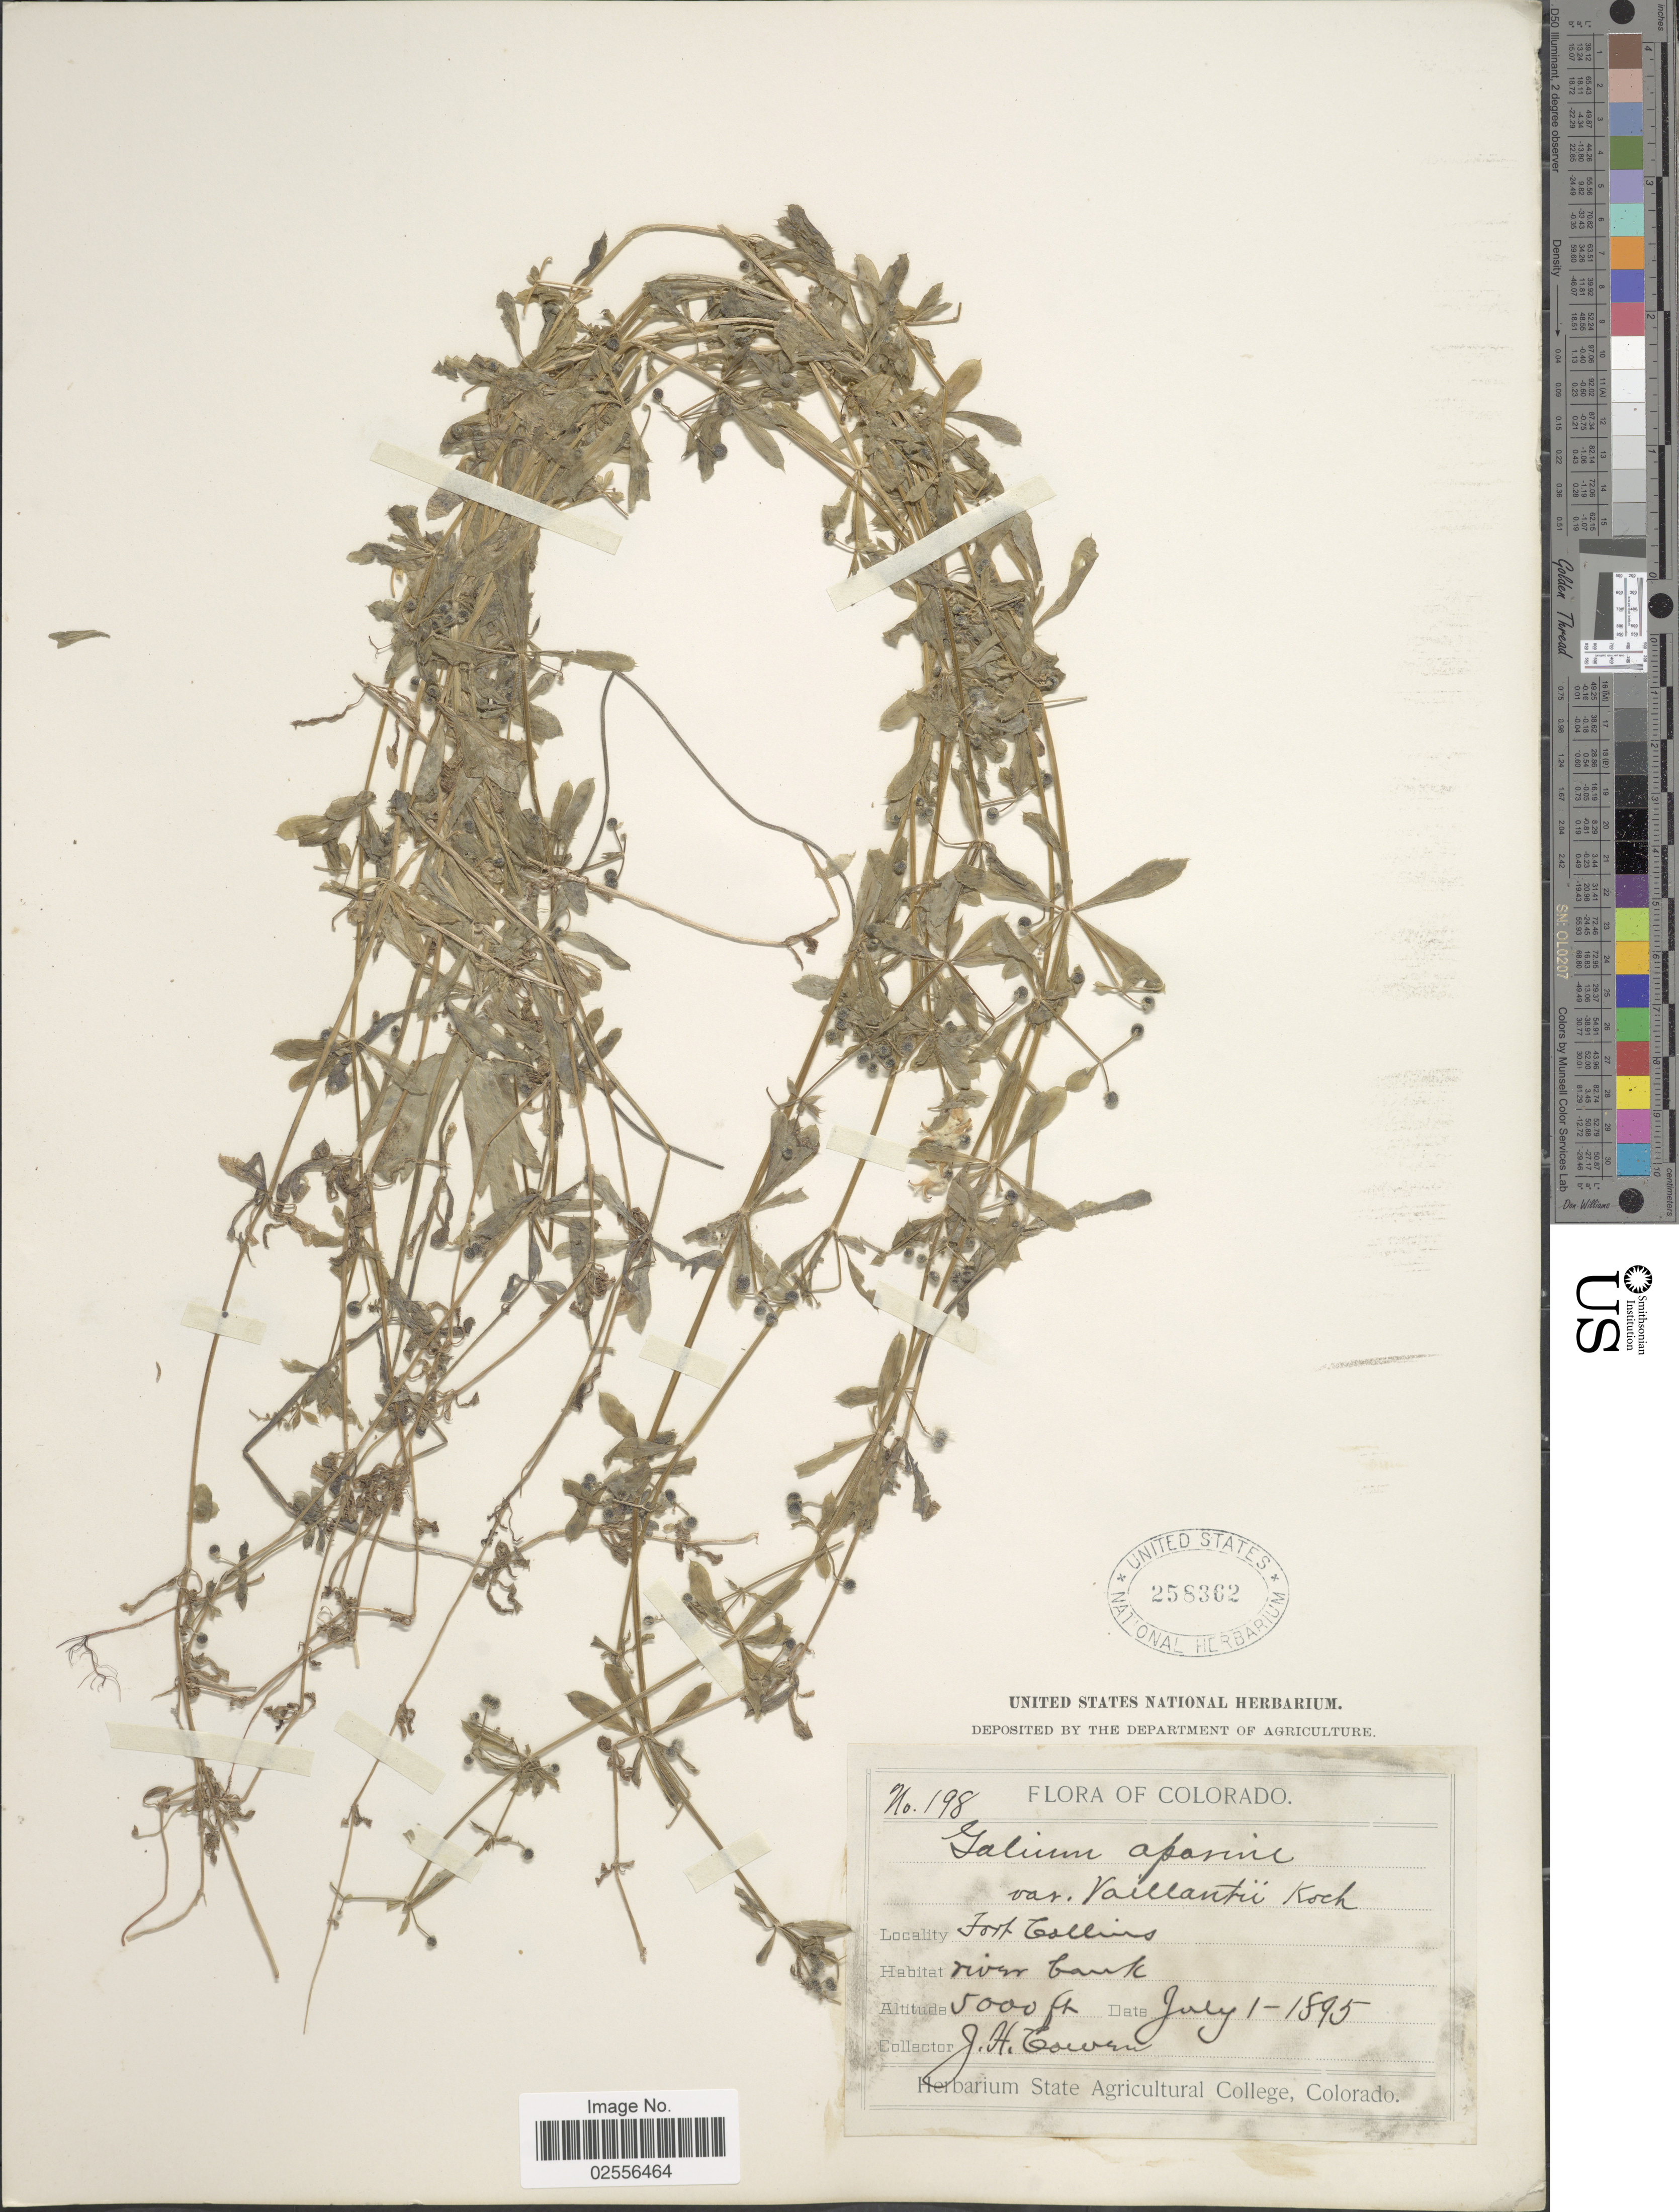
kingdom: Plantae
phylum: Tracheophyta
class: Magnoliopsida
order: Gentianales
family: Rubiaceae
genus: Galium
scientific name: Galium aparine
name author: L.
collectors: J. H. Cowan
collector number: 198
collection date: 1895-07-01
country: United States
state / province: Colorado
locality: Fort Collins, river bank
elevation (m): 1524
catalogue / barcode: US 258362